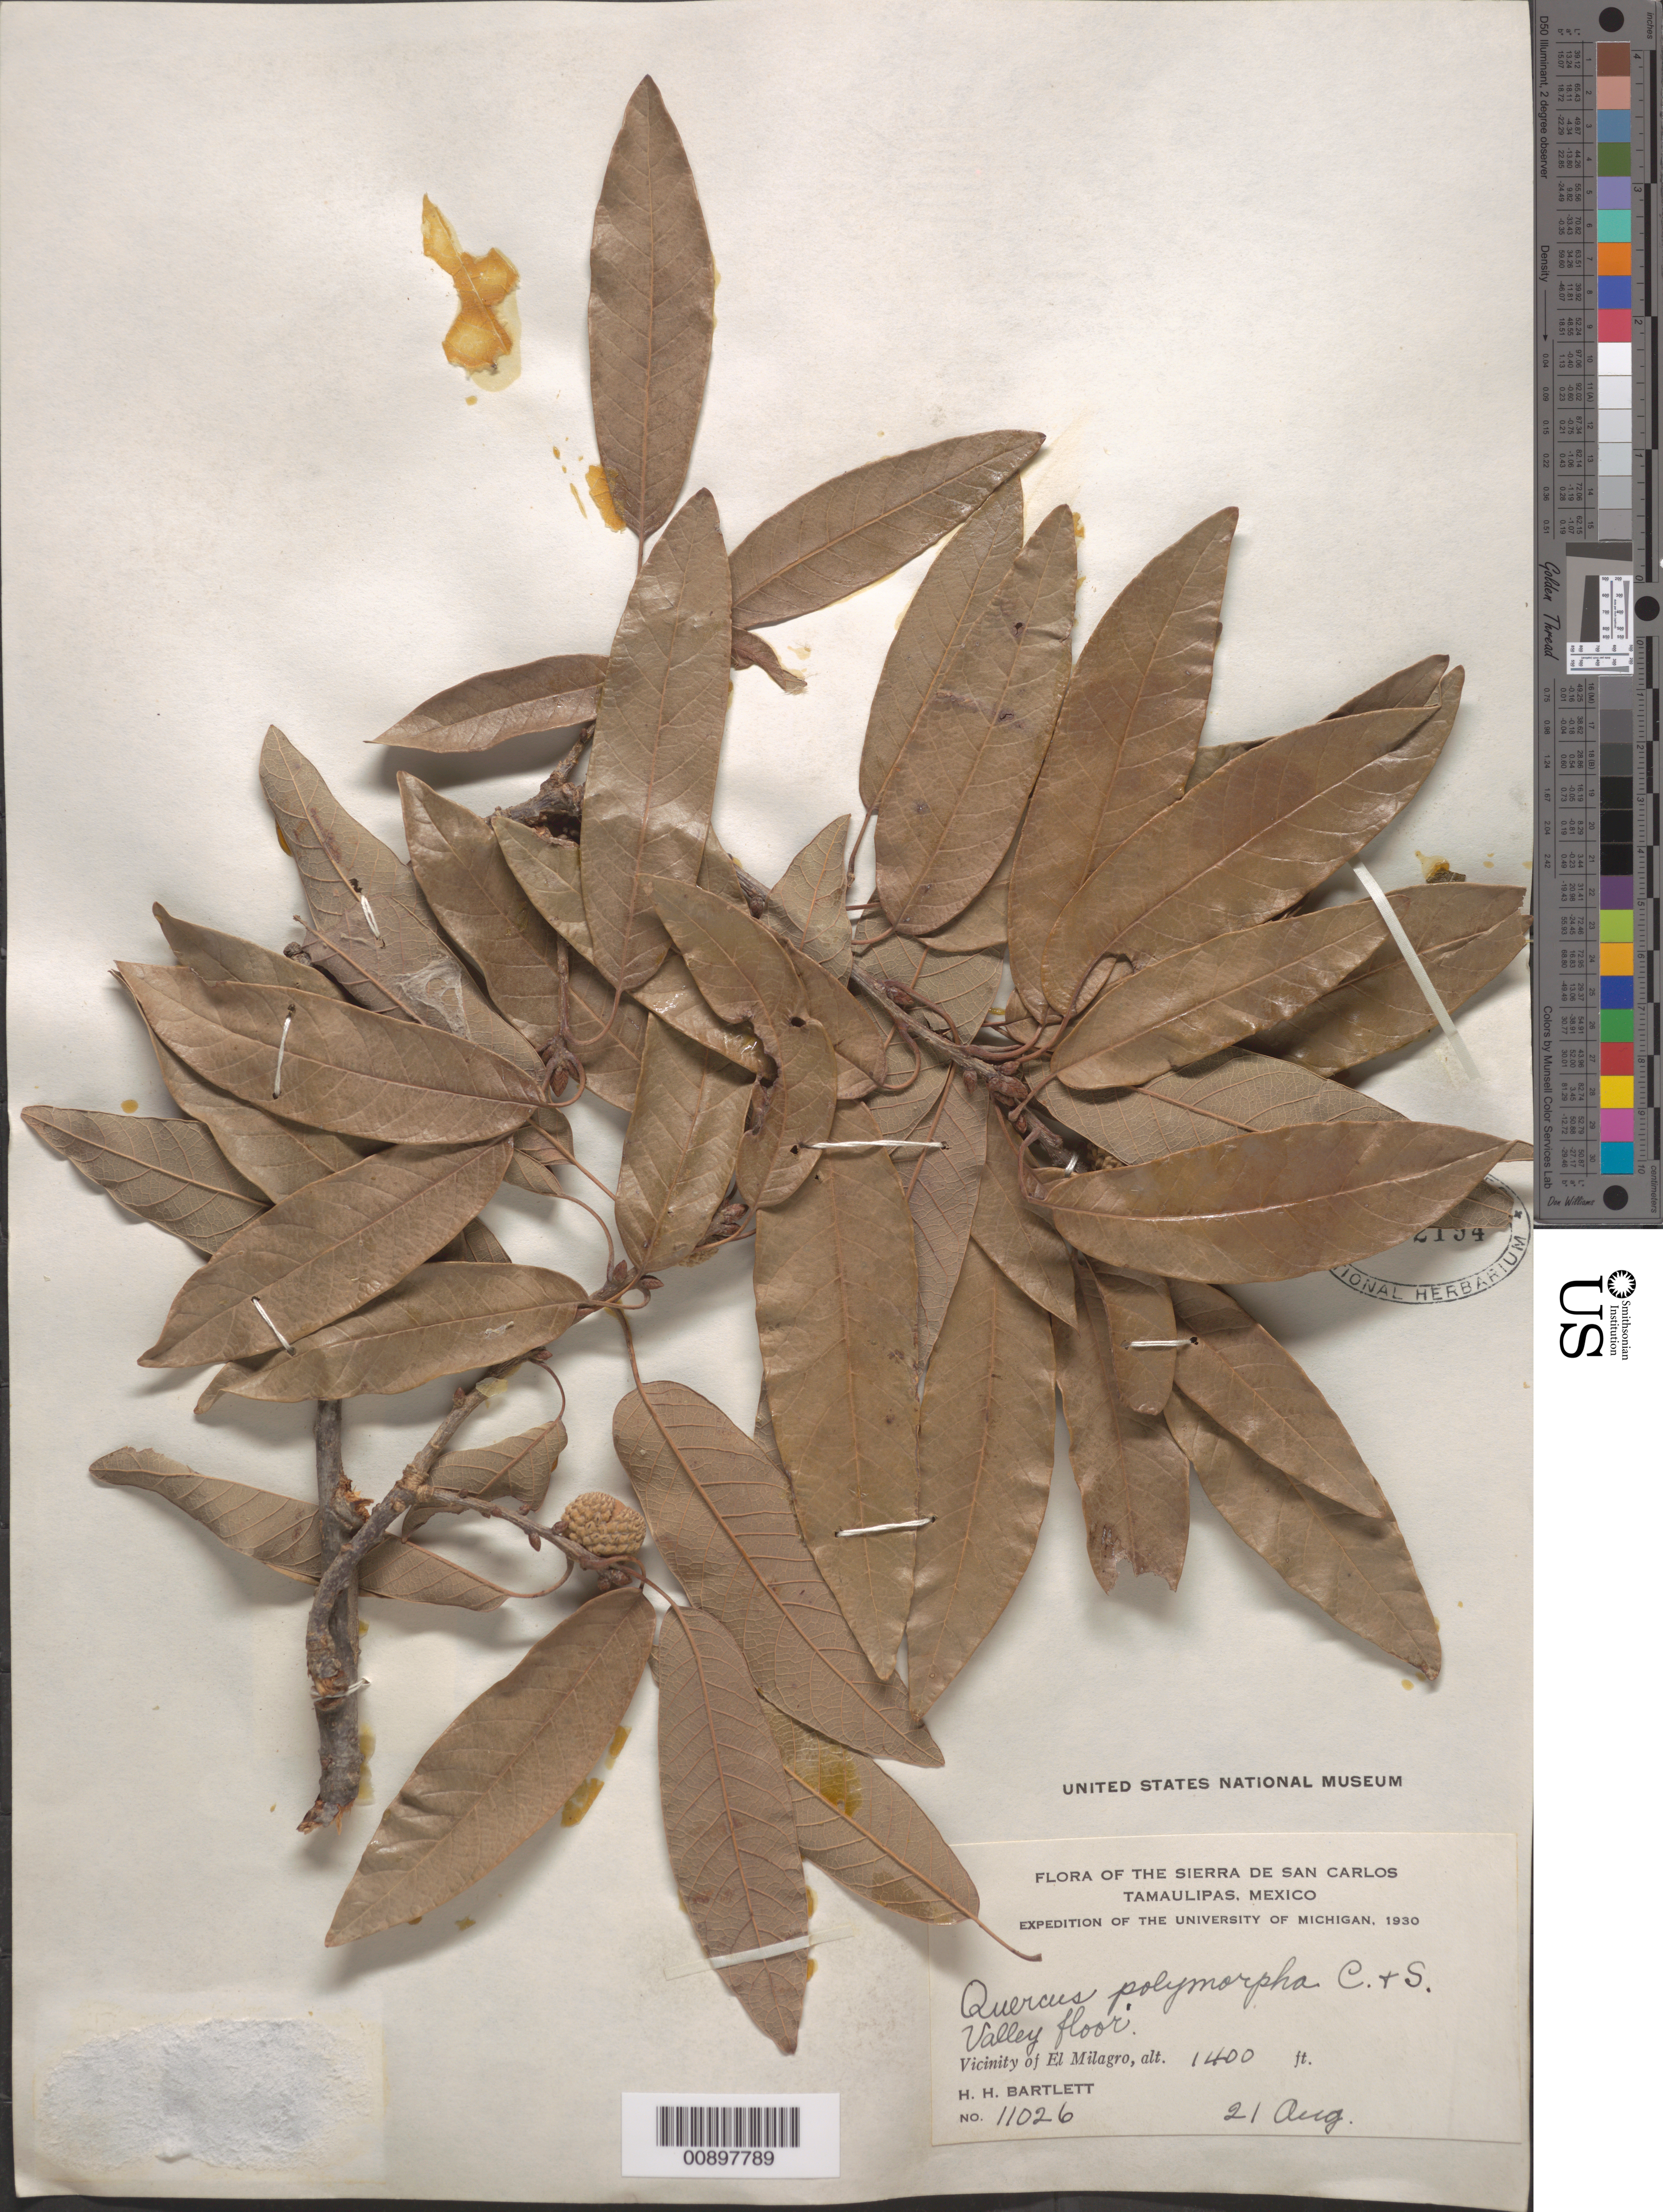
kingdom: Plantae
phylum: Tracheophyta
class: Magnoliopsida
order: Fagales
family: Fagaceae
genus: Quercus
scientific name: Quercus polymorpha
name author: Schltdl. & Cham.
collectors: H. H. Bartlett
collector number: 11026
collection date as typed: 21 Aug 1930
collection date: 1930-08-21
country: Mexico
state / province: Tamaulipas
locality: Vicinity of El Milagro. Sierra de San Carlos, Tamaulipas.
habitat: Valley floor.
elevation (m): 427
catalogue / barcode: US 1492194